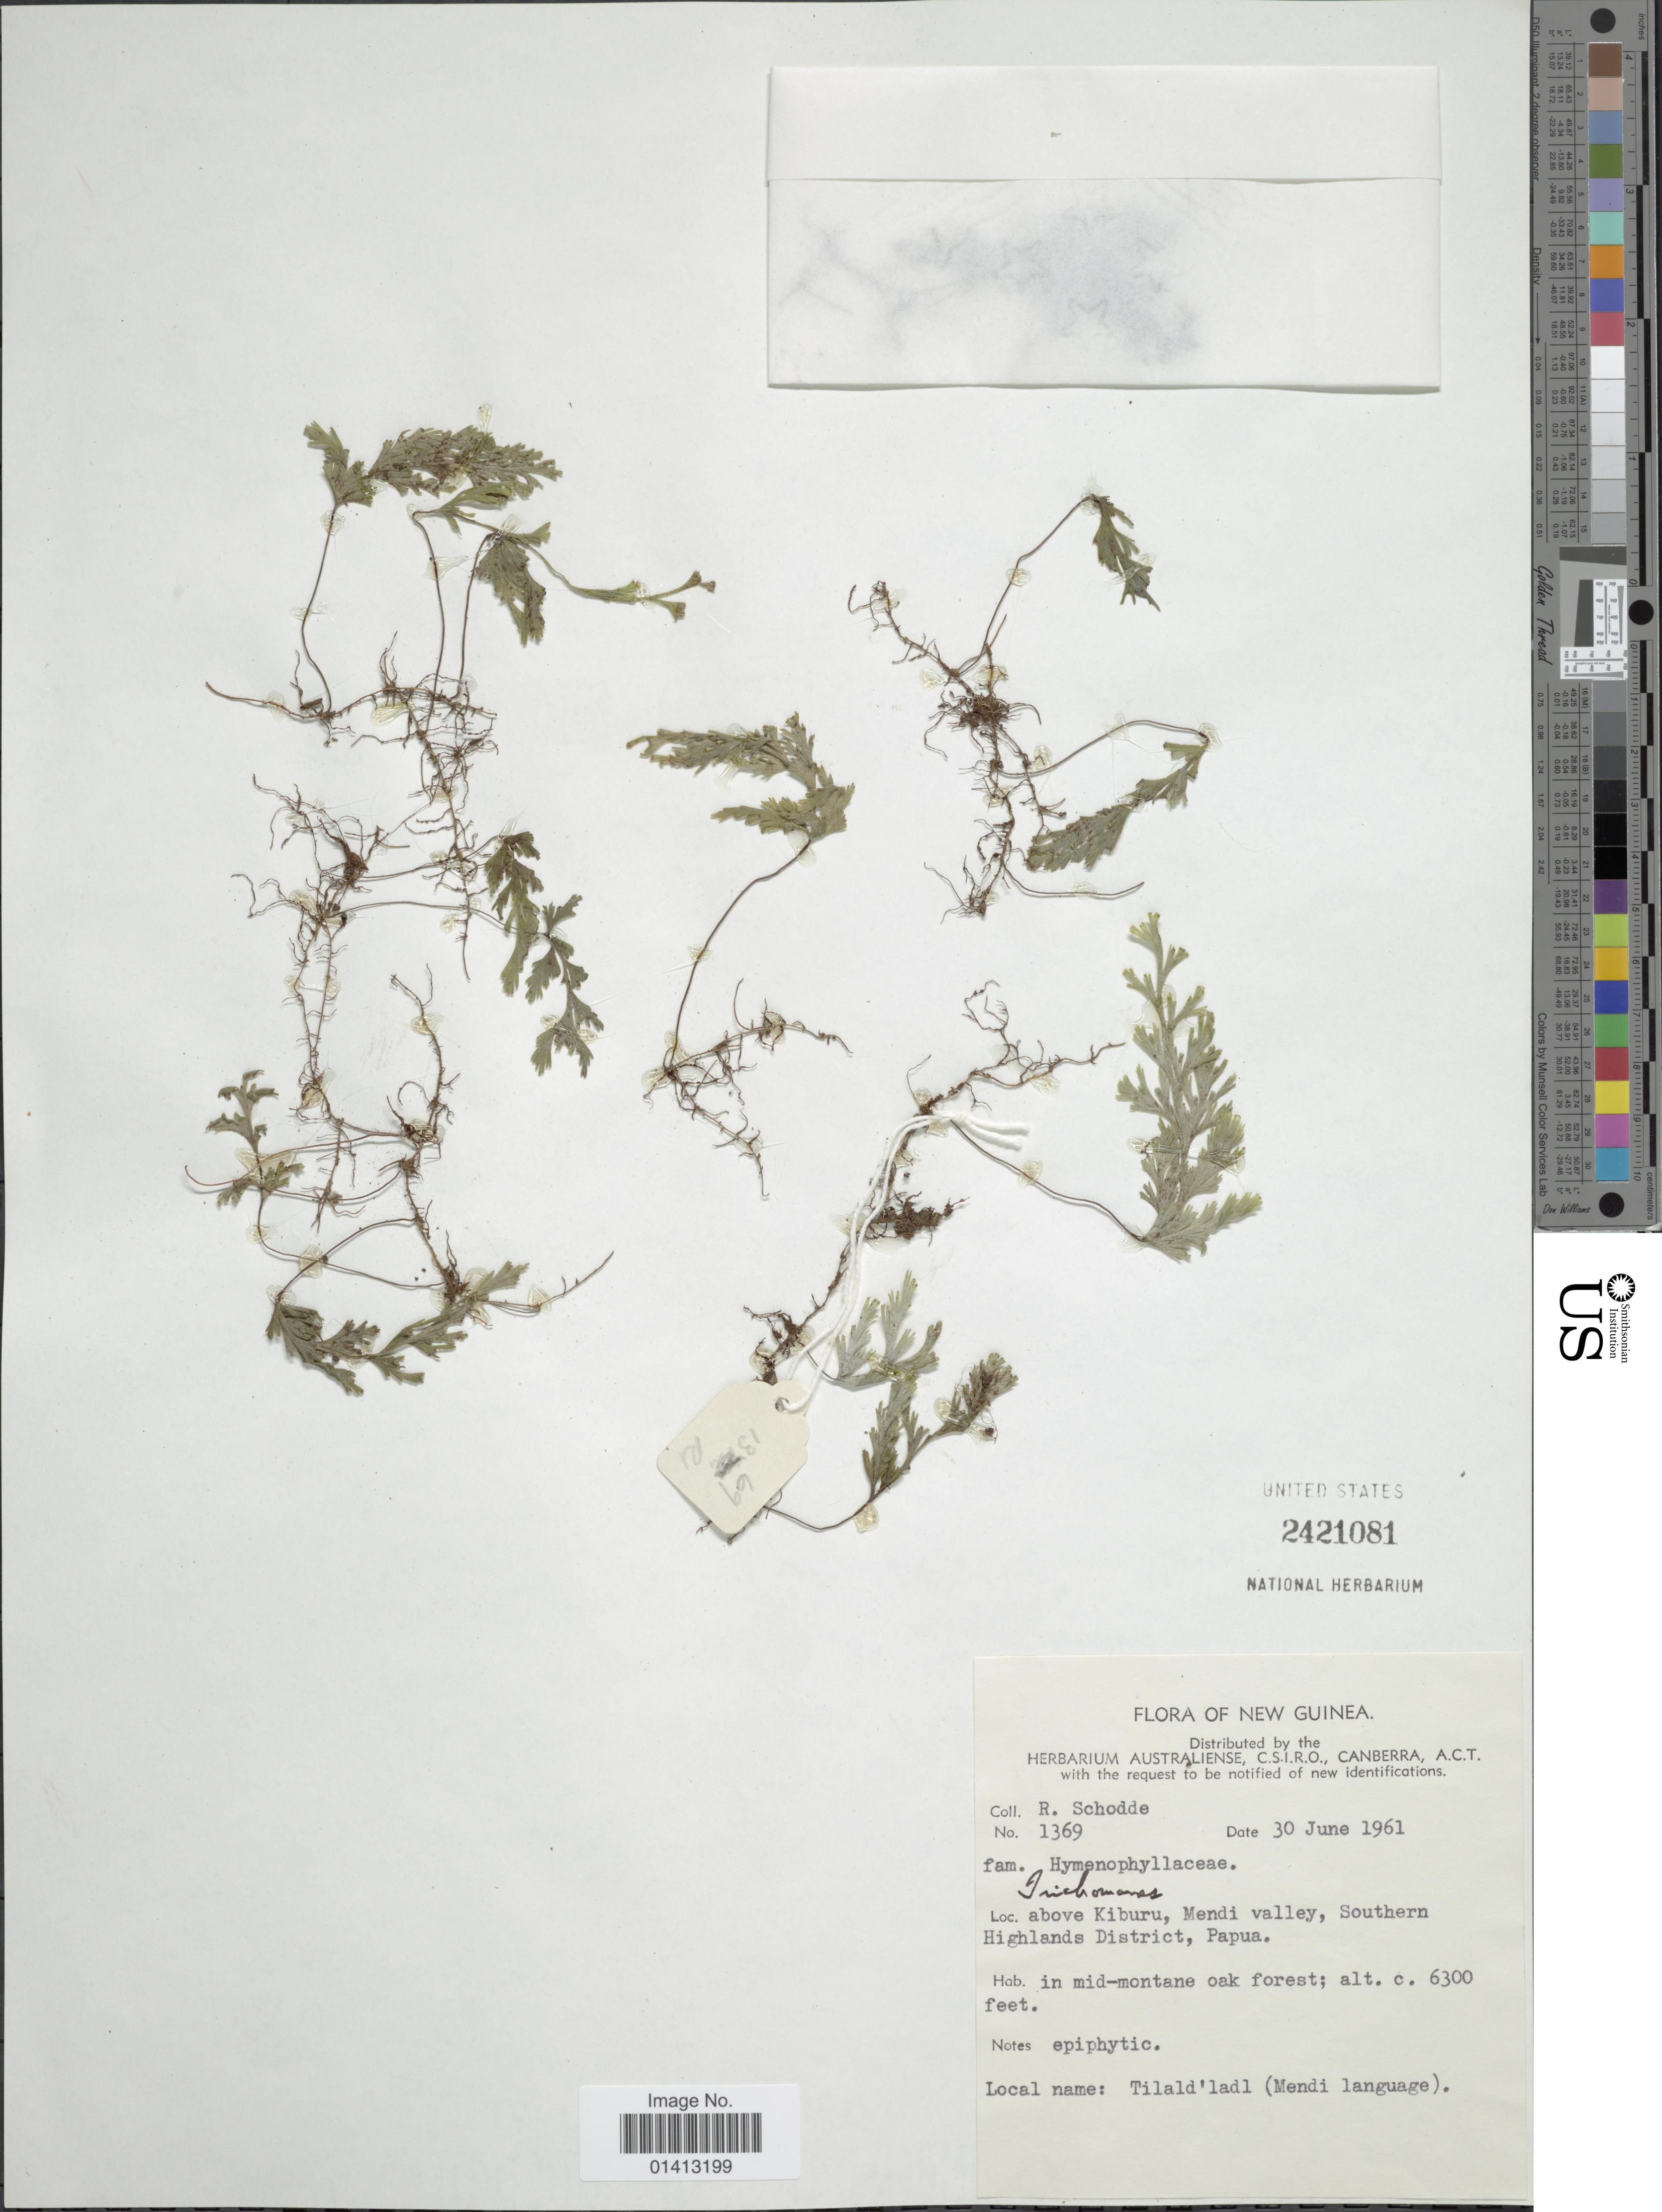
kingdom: Plantae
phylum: Tracheophyta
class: Polypodiopsida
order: Hymenophyllales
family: Hymenophyllaceae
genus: Crepidomanes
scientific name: Crepidomanes sp.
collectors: R. Schodde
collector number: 1369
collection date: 1961-06-30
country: Papua New Guinea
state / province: Southern Highlands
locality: New Guinea, above Kiburu, Mendi valley, Southern Highlands District, Papua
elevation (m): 1920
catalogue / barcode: US 2421081